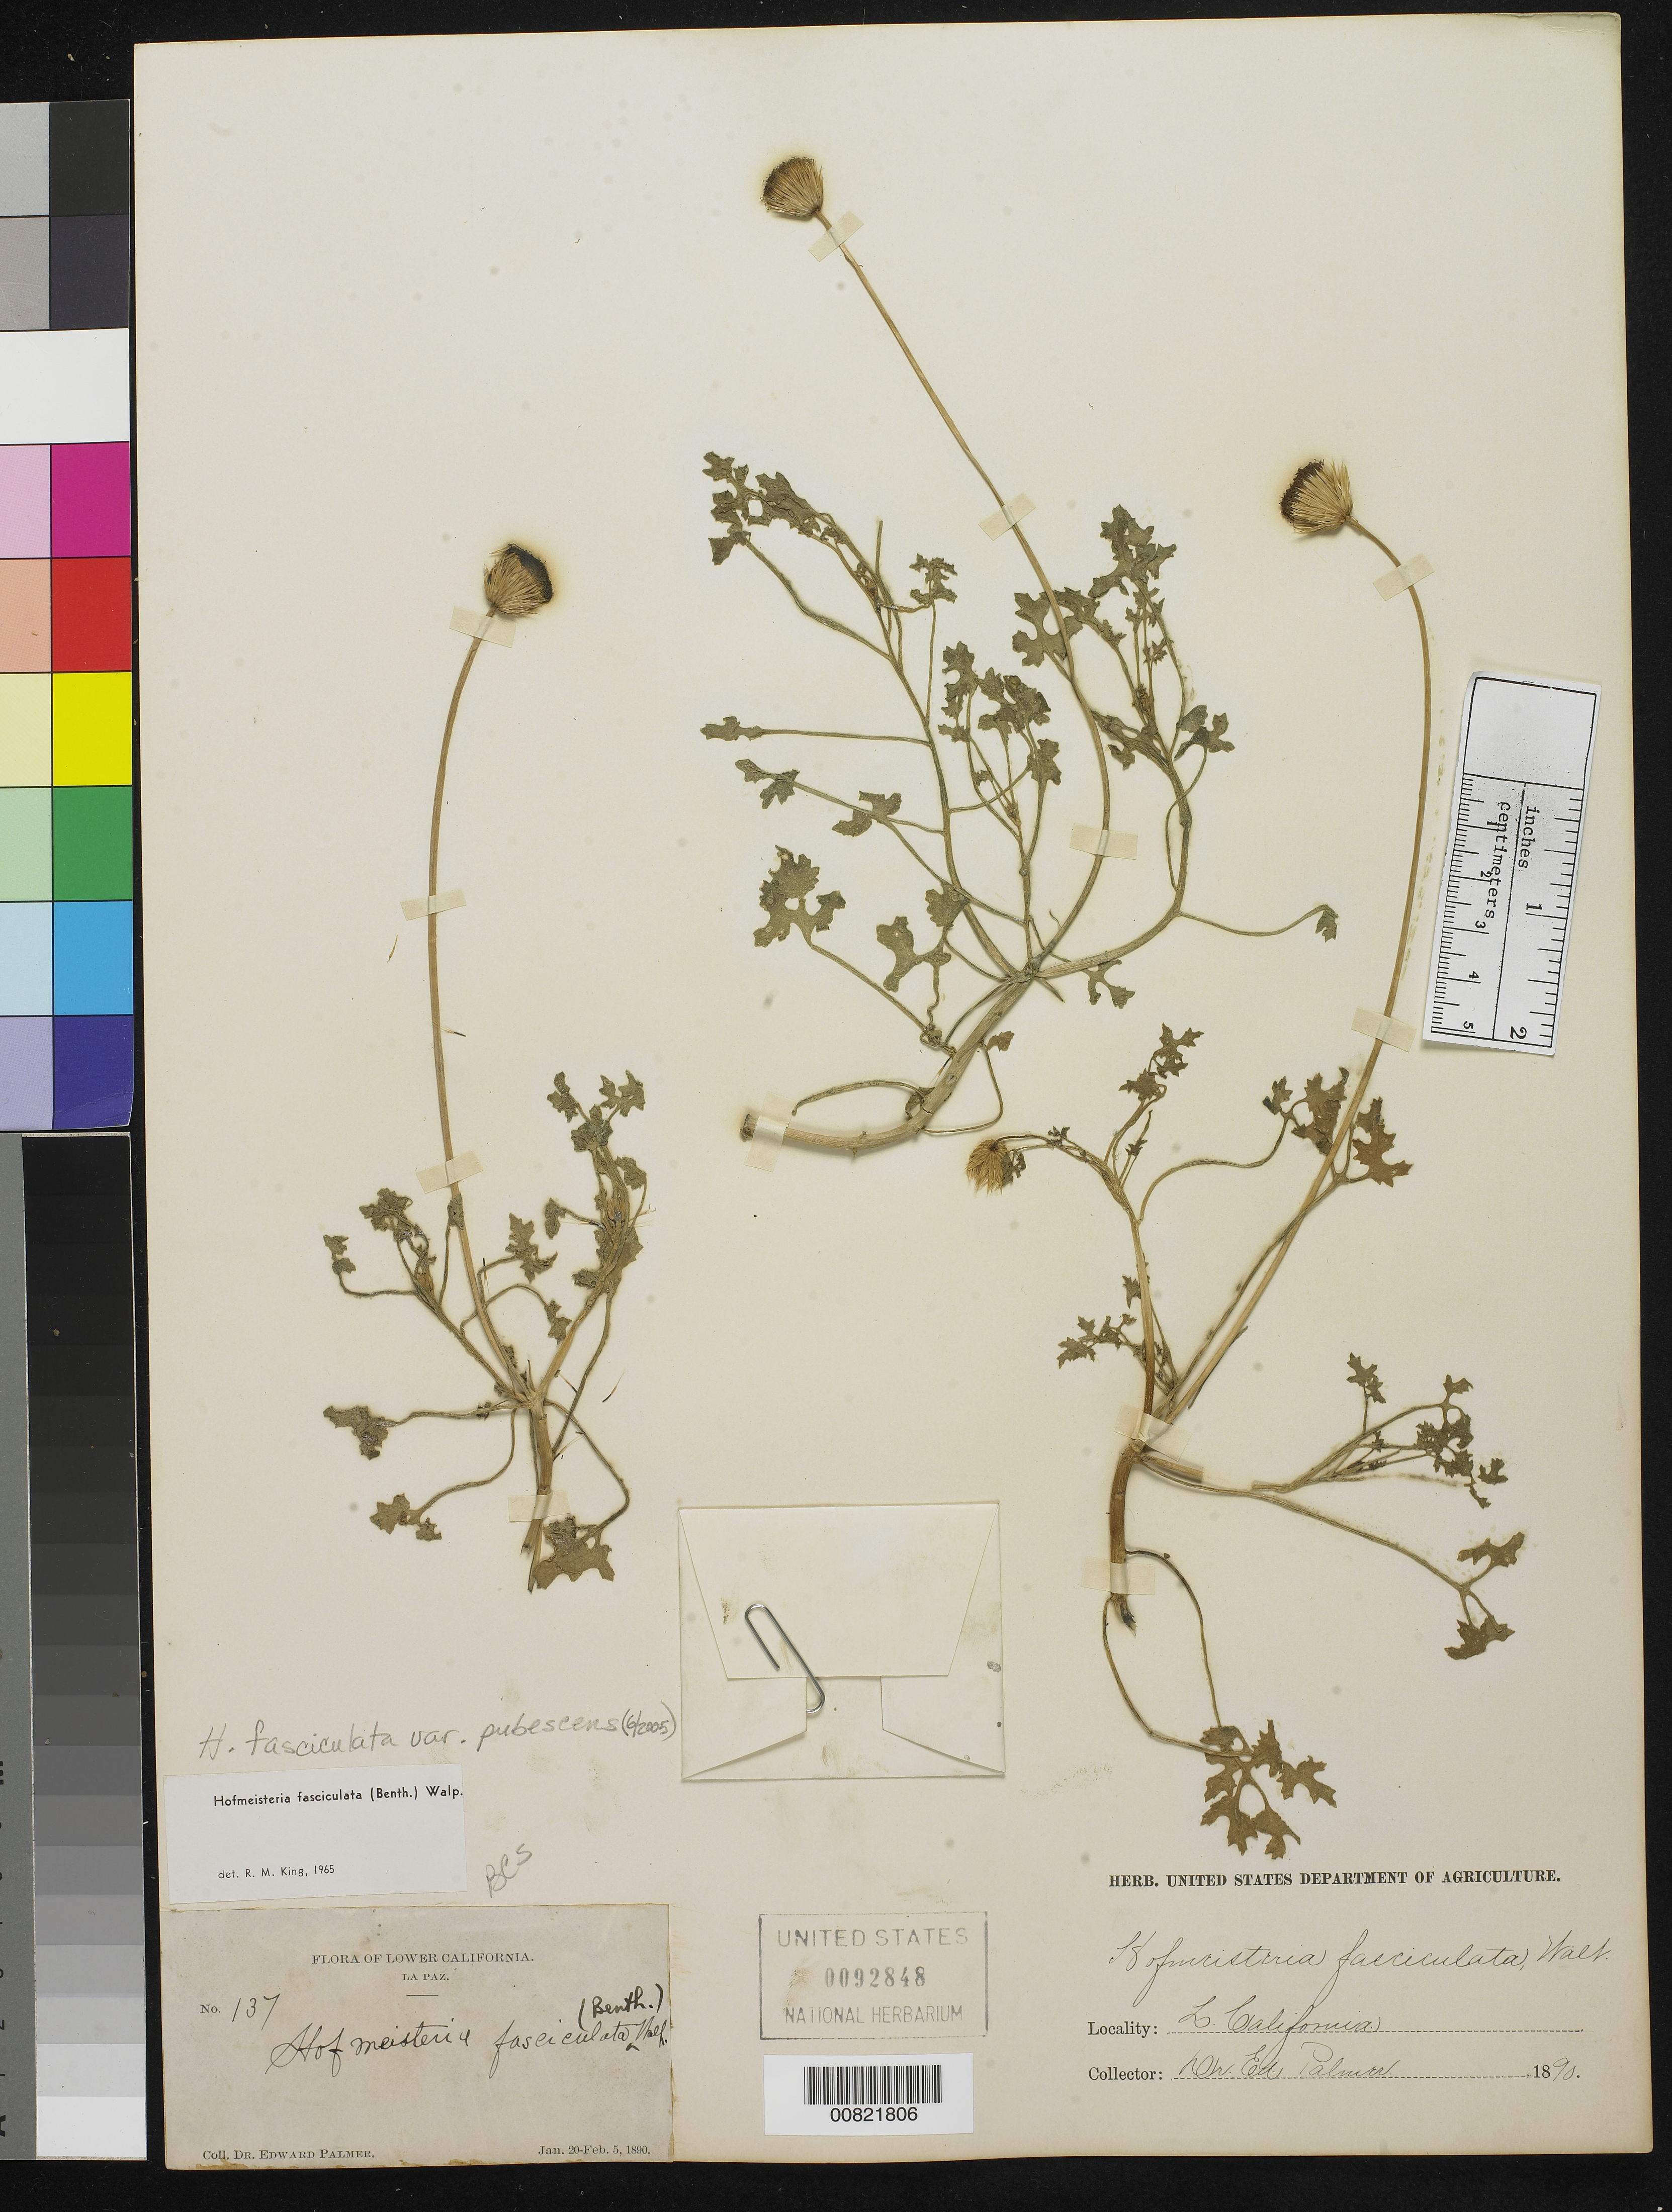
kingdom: Plantae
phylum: Tracheophyta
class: Magnoliopsida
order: Asterales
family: Asteraceae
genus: Hofmeisteria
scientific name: Hofmeisteria fasciculata var. pubescens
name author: (S. Watson) B.L. Rob.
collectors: E. Palmer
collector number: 137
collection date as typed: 20 Jan 1890 to 05 Feb 1890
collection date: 1890-01-20/1890-02-05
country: Mexico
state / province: Baja California Sur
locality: La Paz, Baja California Sur.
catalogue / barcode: US 92848